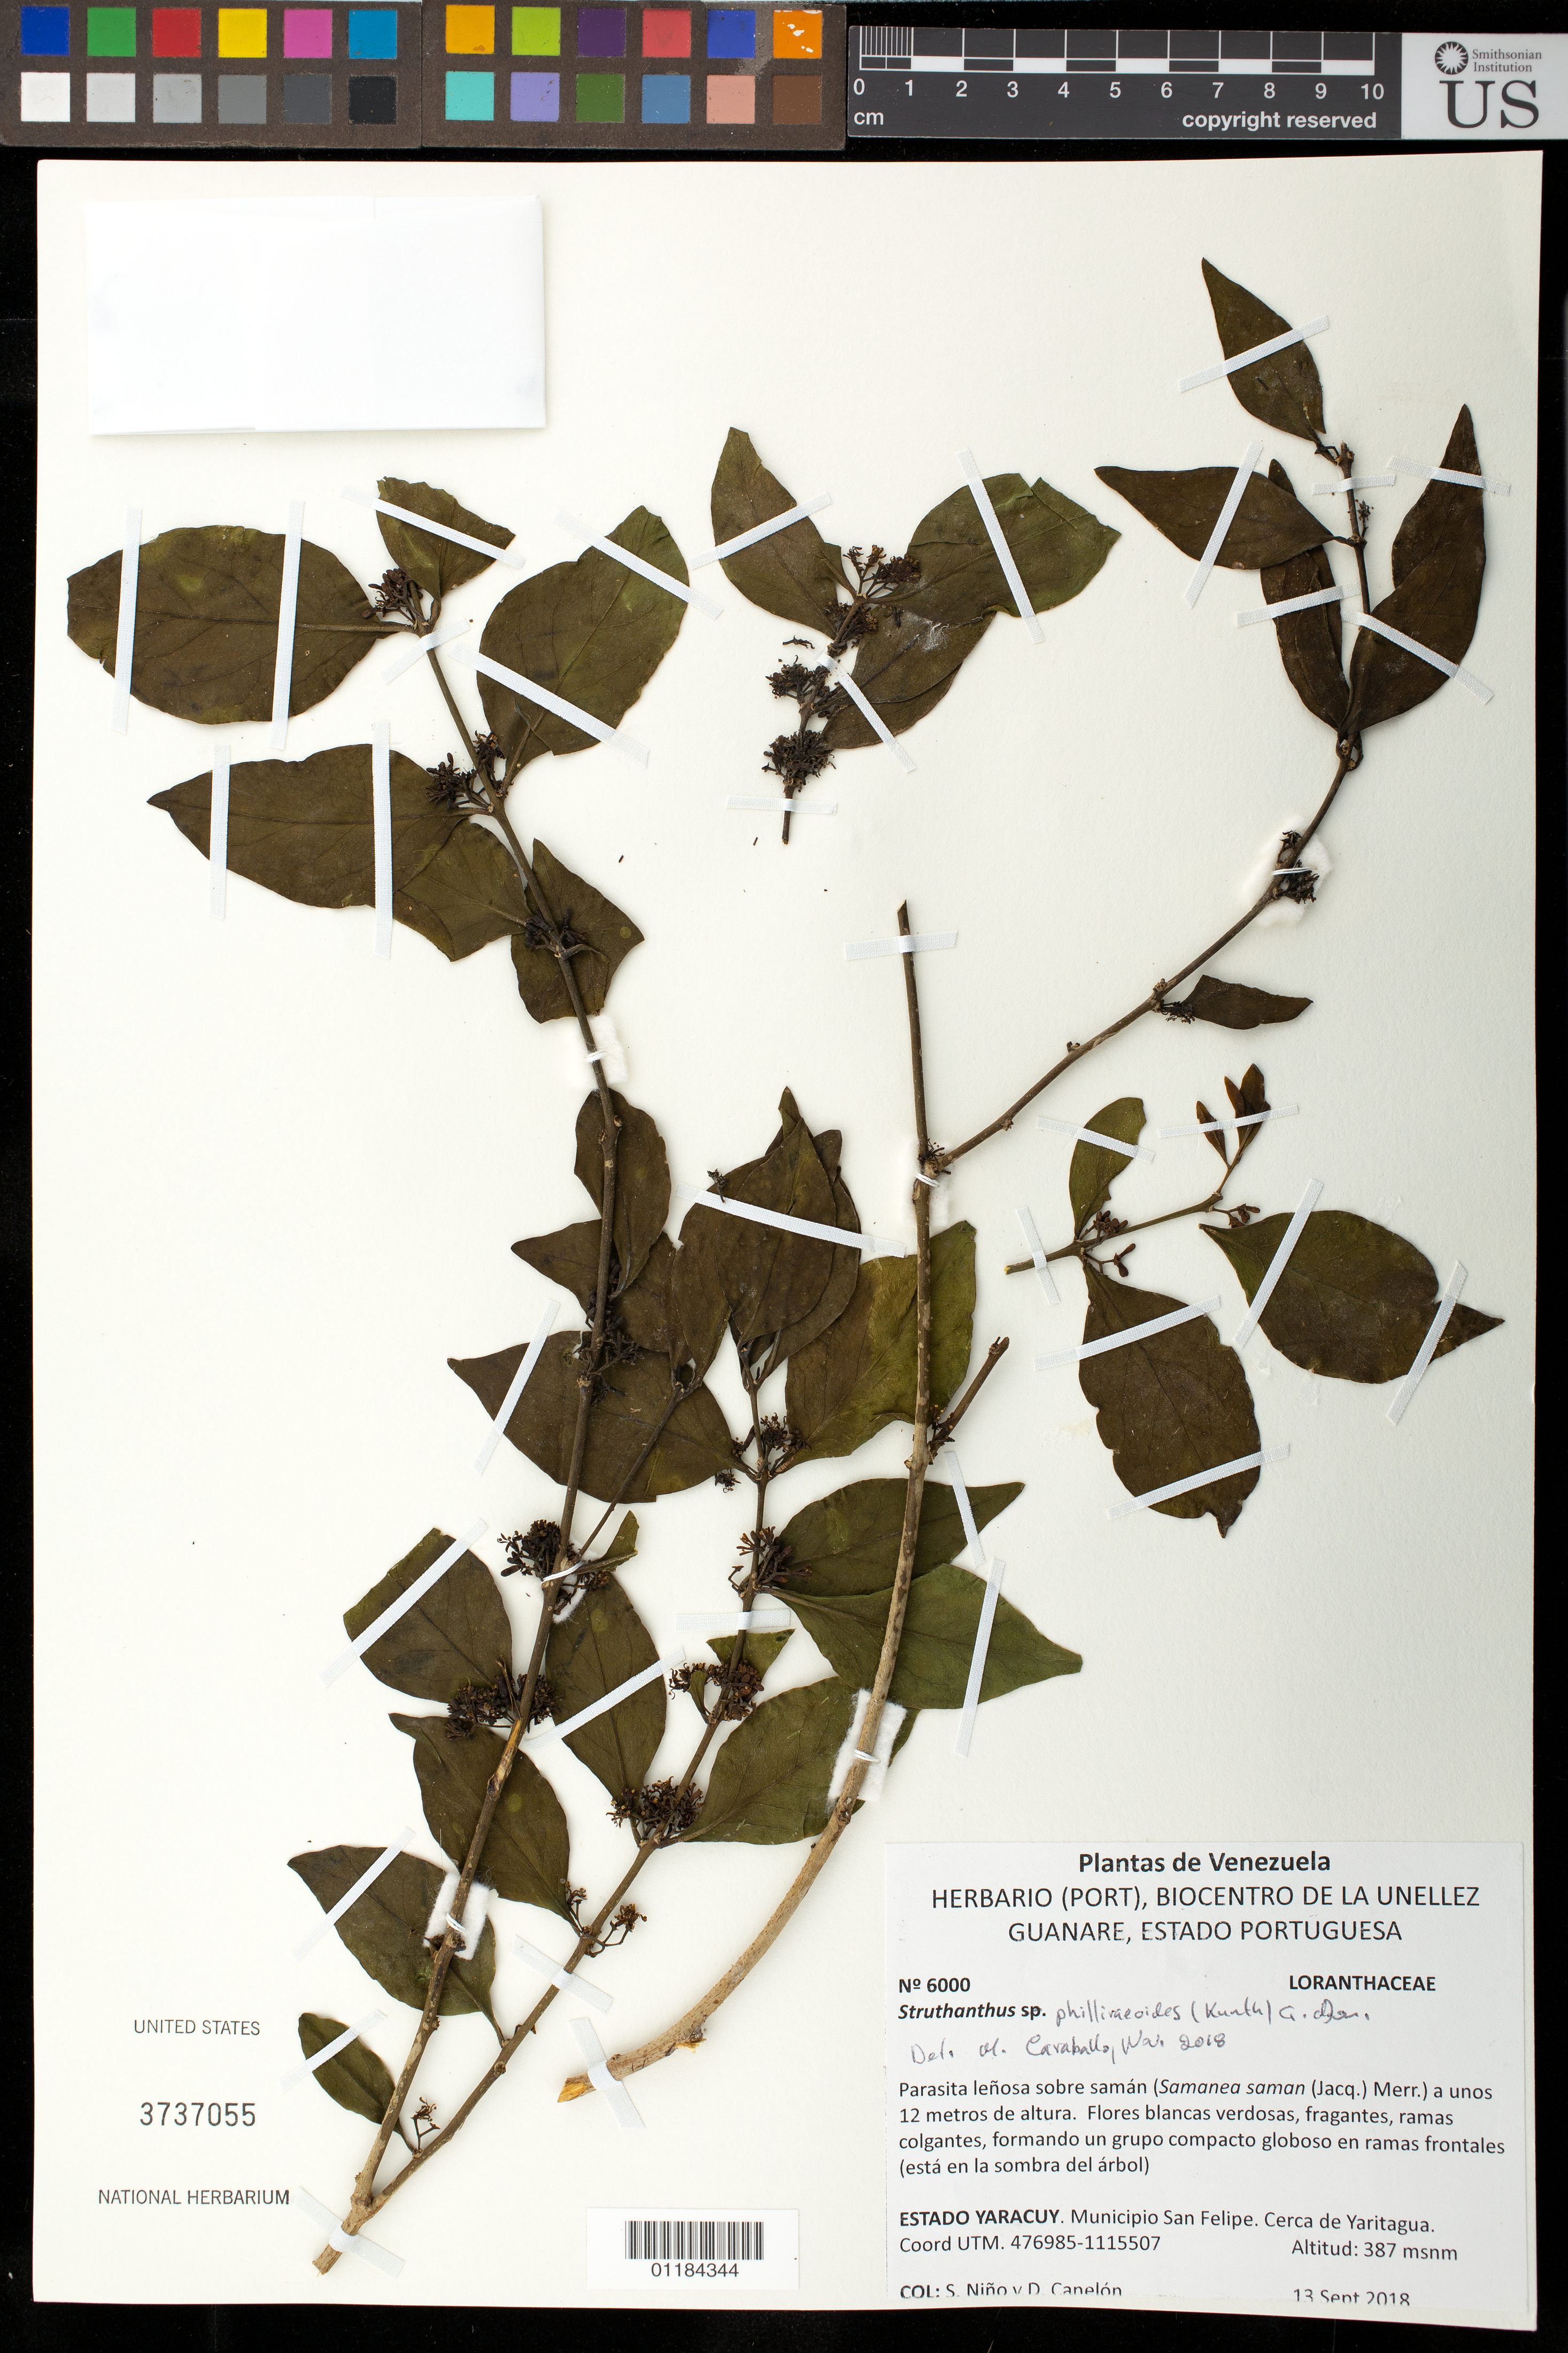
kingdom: Plantae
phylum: Tracheophyta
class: Magnoliopsida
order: Santalales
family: Loranthaceae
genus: Struthanthus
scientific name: Struthanthus phyllyraeoides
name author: (Kunth) Blume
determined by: Caraballo-Ortiz, Marcos A., (MISS), University of Mississippi (UNITED STATES)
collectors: S. M. Niño & D. Canelón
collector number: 6000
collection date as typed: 13 Sep 2018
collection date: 2018-09-13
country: Venezuela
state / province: Yaracuy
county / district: San Felipe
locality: Cerca de Yaritagua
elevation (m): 387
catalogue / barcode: US 3737055